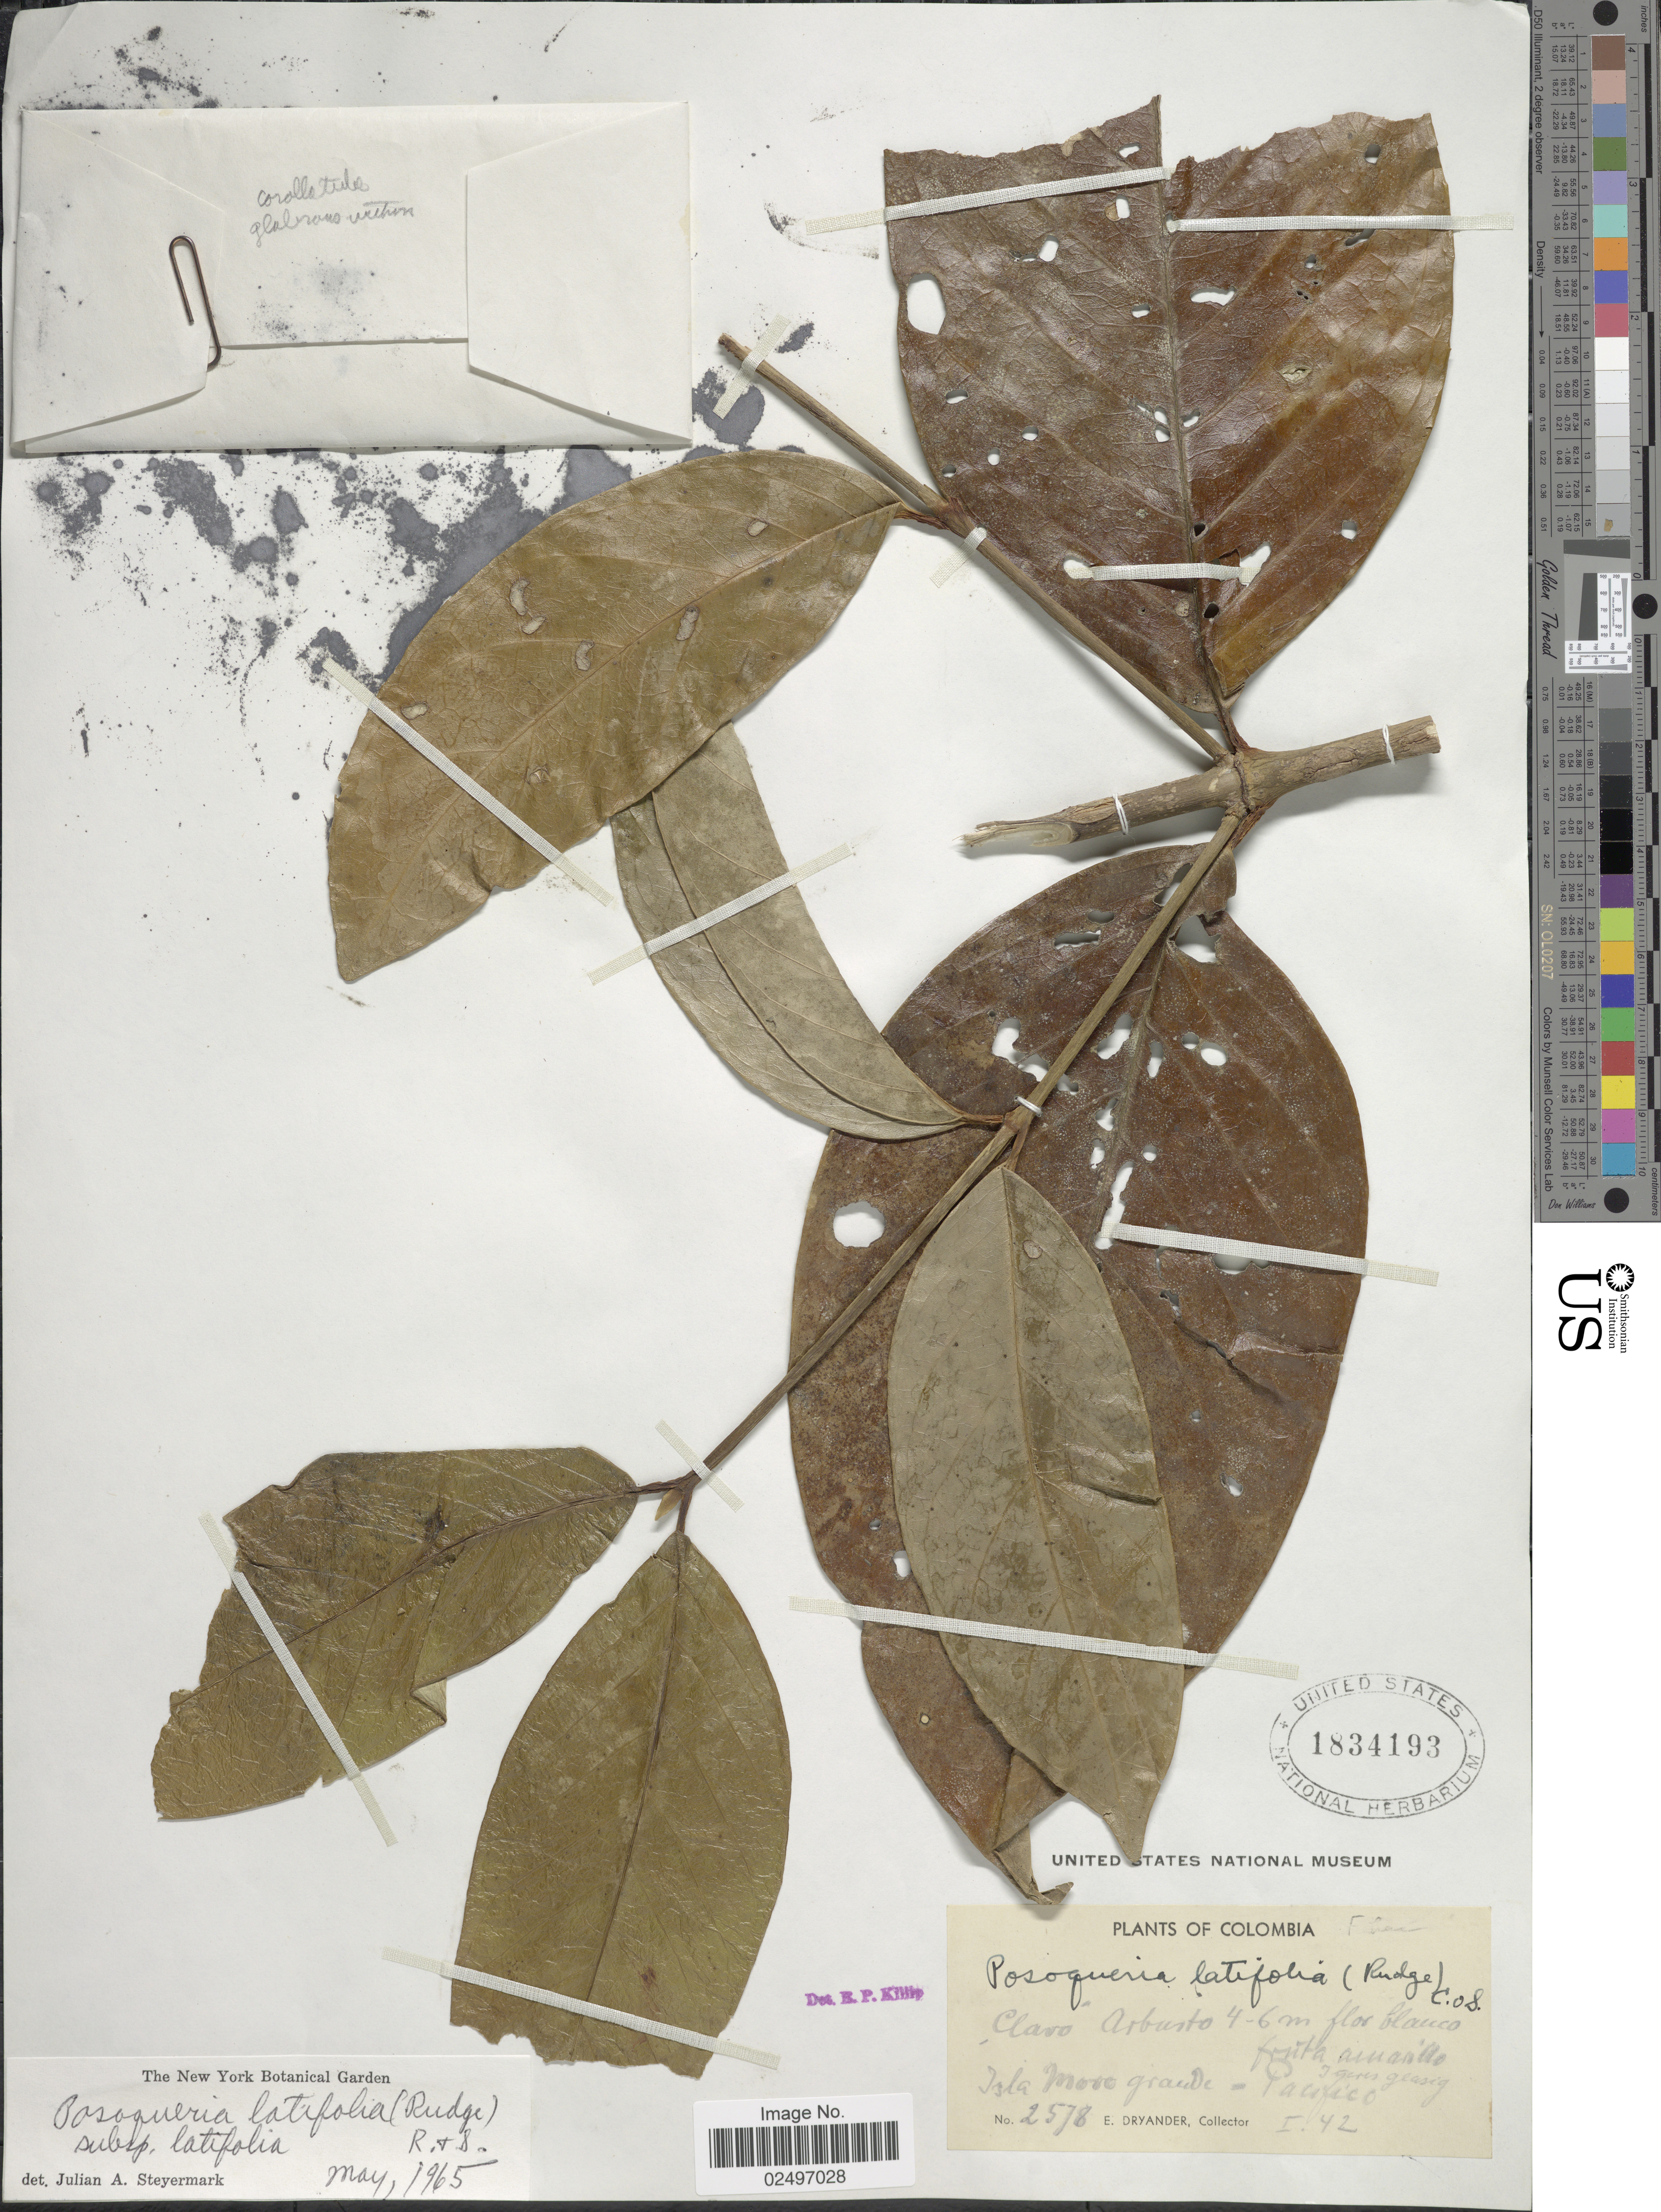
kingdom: Plantae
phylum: Tracheophyta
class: Magnoliopsida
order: Gentianales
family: Rubiaceae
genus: Posoqueria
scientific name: Posoqueria latifolia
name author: (Rudge) Roem. & Schult.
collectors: E. Dryander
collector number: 2578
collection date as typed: Transcribed d/m/y: /1/42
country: Colombia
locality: Isla Moro grande - Pacifico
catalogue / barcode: US 1834193